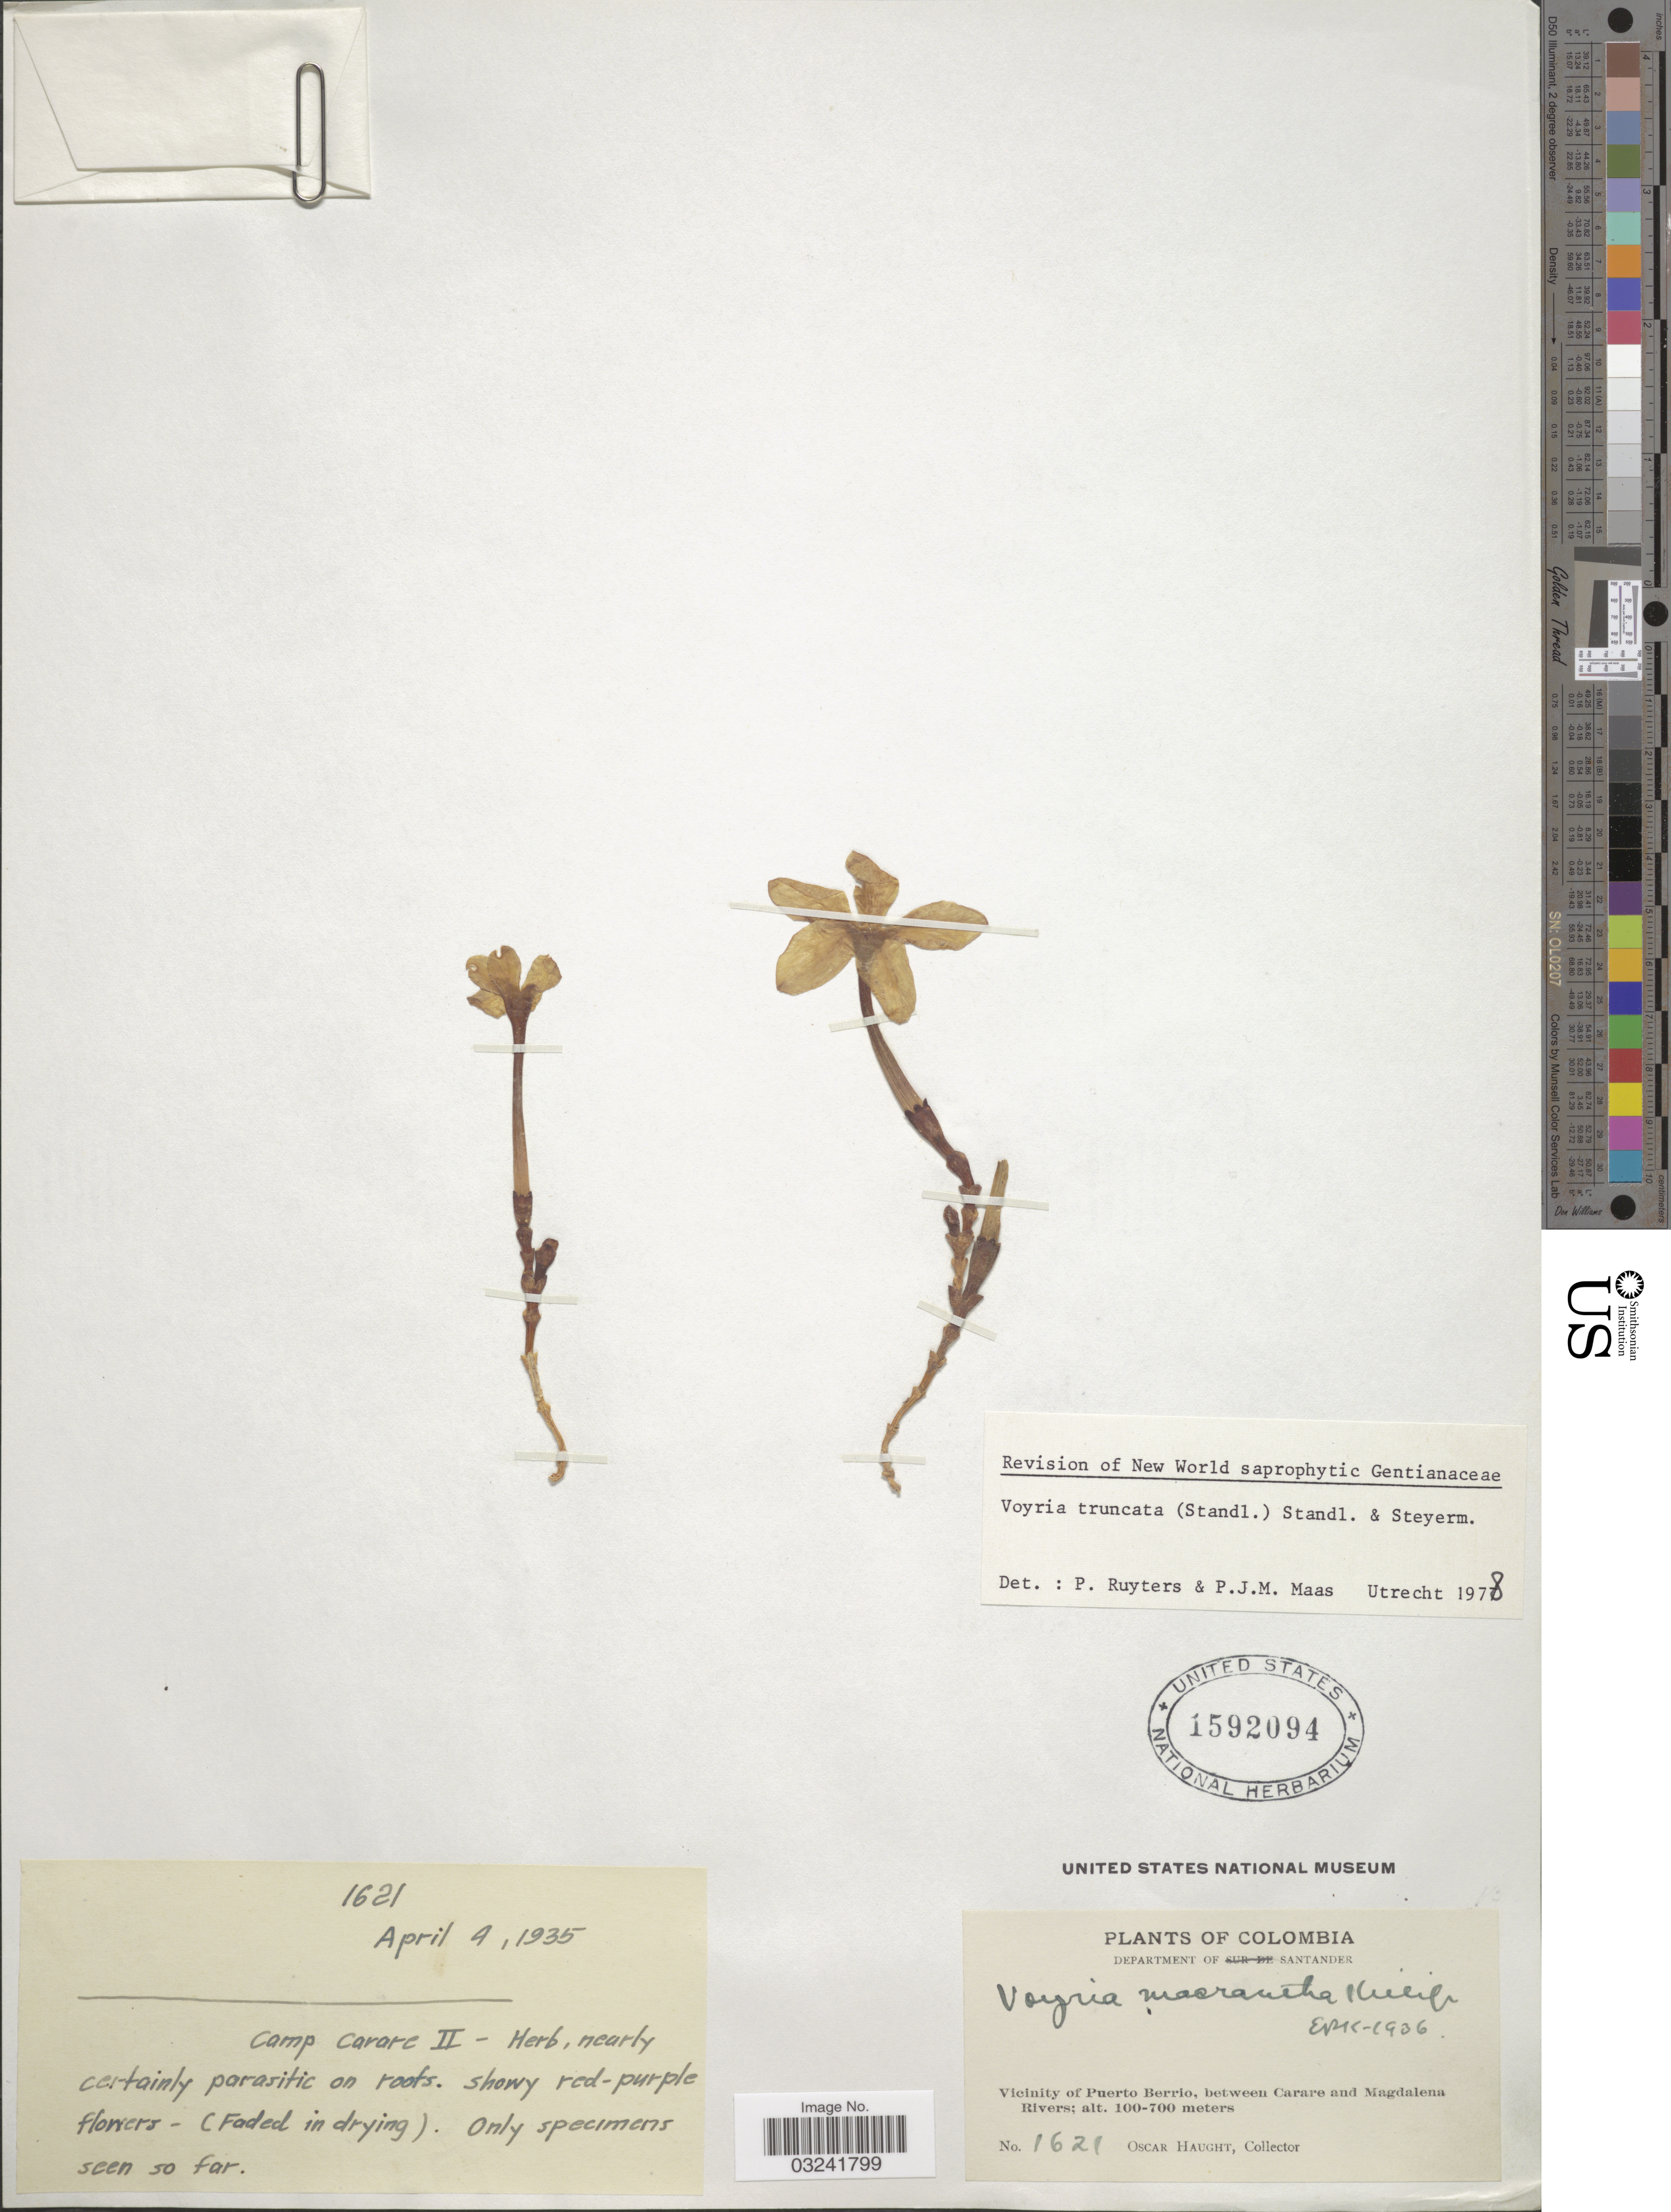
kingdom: Plantae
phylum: Tracheophyta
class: Magnoliopsida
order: Gentianales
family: Gentianaceae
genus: Voyria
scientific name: Voyria truncata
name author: (Standl.) Standl. & Steyerm.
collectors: O. Haught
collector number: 1621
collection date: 1935-04-04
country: Colombia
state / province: Santander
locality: Department of Santander, Vicinity of Puerto Berrio, between Carare and Magdalena Rivers. Camp Carare II.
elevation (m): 100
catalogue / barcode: US 1592094